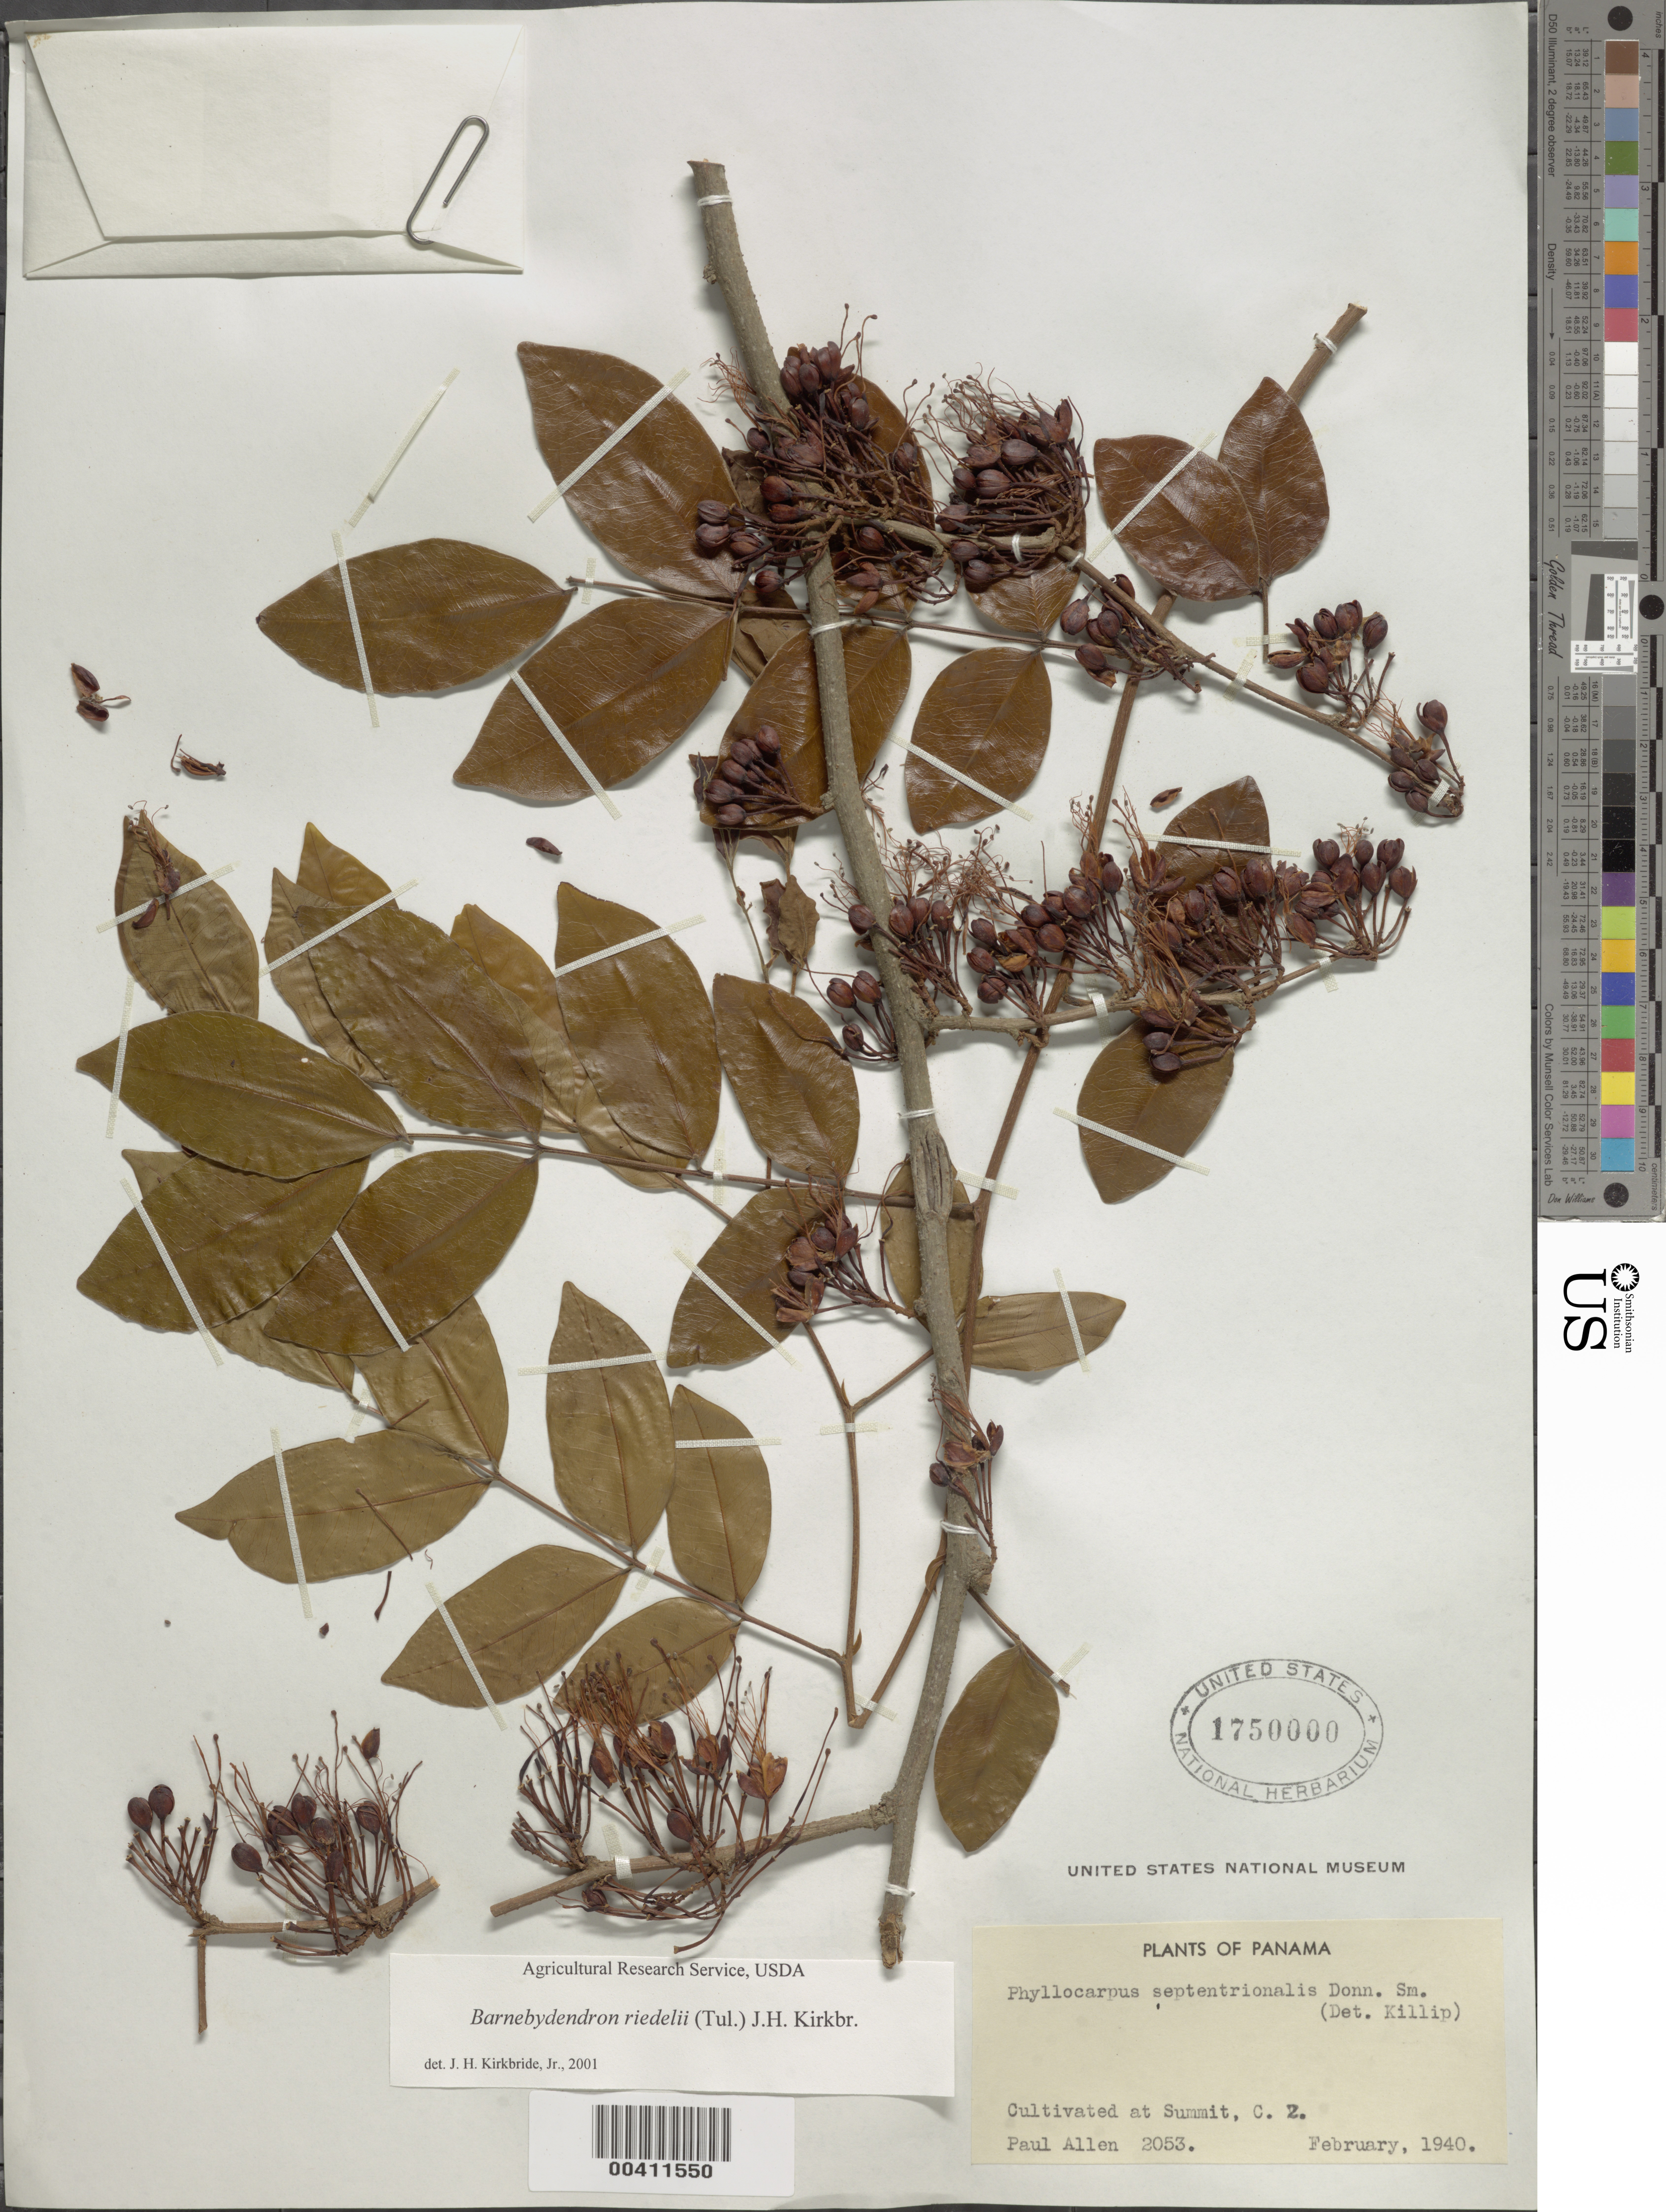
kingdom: Plantae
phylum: Tracheophyta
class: Magnoliopsida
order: Fabales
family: Fabaceae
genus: Barnebydendron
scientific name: Barnebydendron riedelii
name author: (Tul.) J.H. Kirkbr.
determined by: Kirkbride, J. H.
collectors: P. Allen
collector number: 2053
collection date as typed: Feb 1940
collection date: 1940-02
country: Panama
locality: Summit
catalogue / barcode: US 1750000